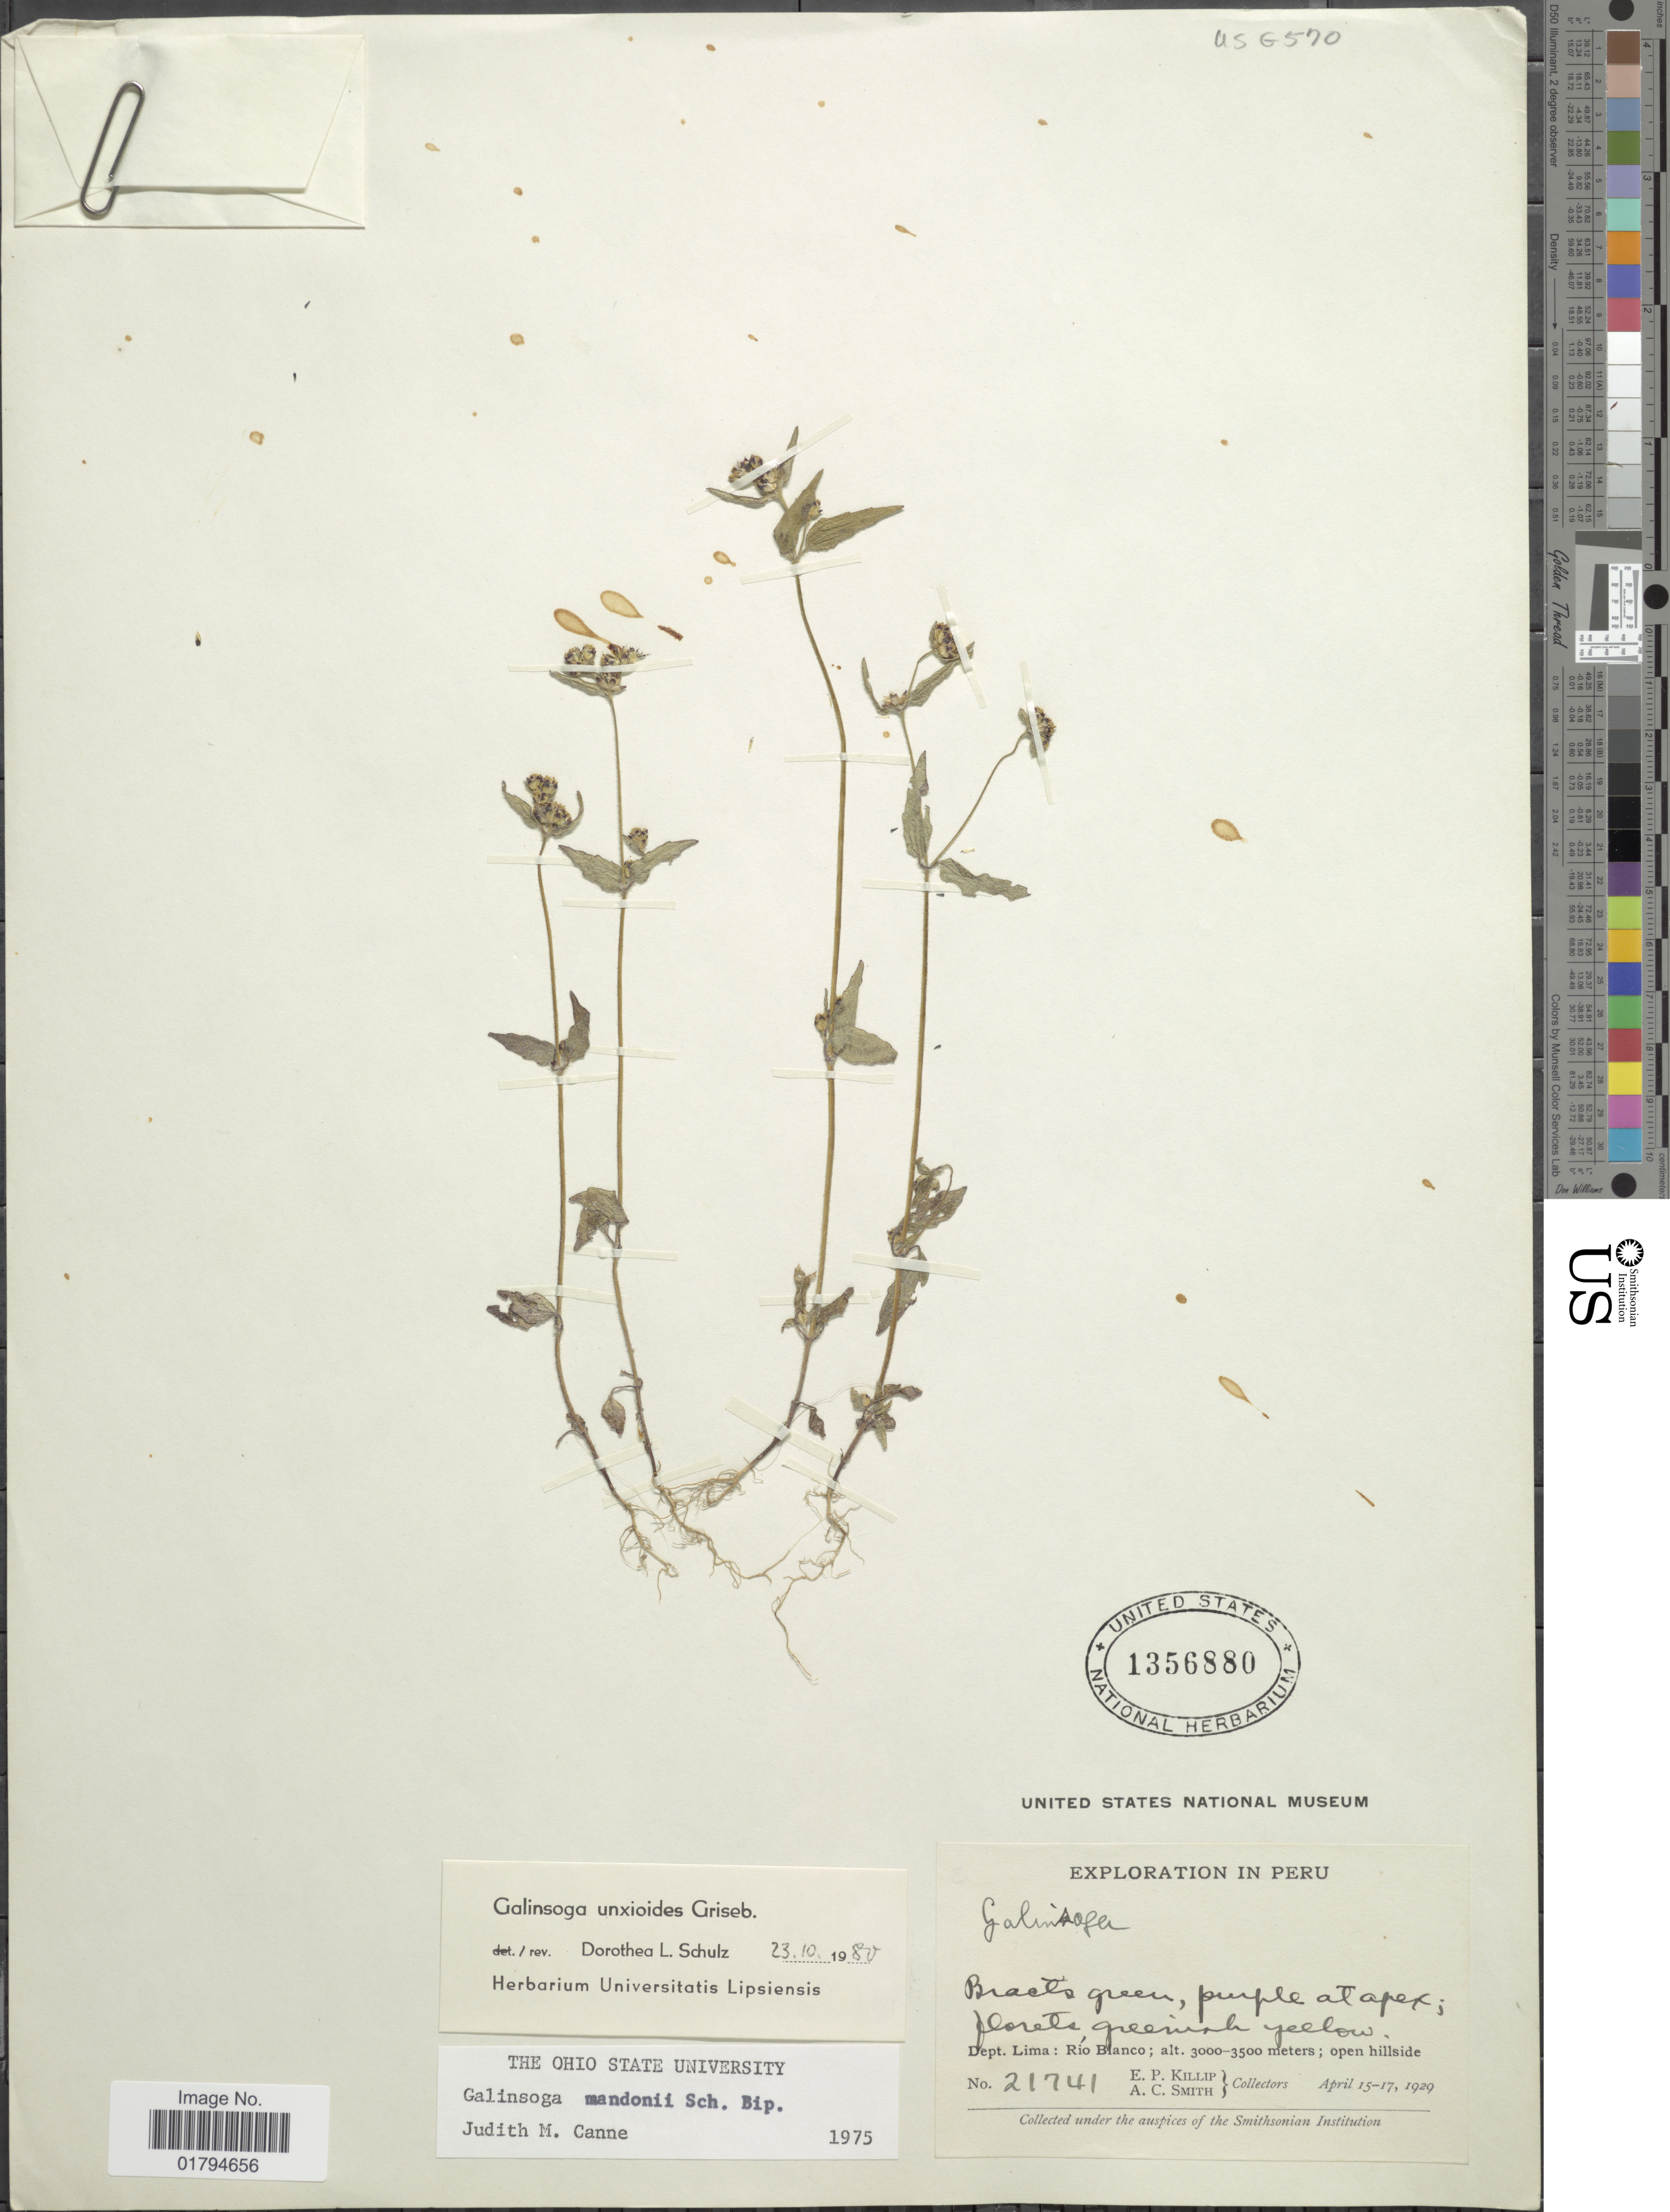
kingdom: Plantae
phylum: Tracheophyta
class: Magnoliopsida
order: Asterales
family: Asteraceae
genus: Galinsoga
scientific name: Galinsoga unxioides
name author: Griseb.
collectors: E. P. Killip & A. C. Smith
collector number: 1741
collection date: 1929-04-15/1929-04-17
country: Peru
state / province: Lima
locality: Rio Blanco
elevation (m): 3000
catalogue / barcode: US 1356880